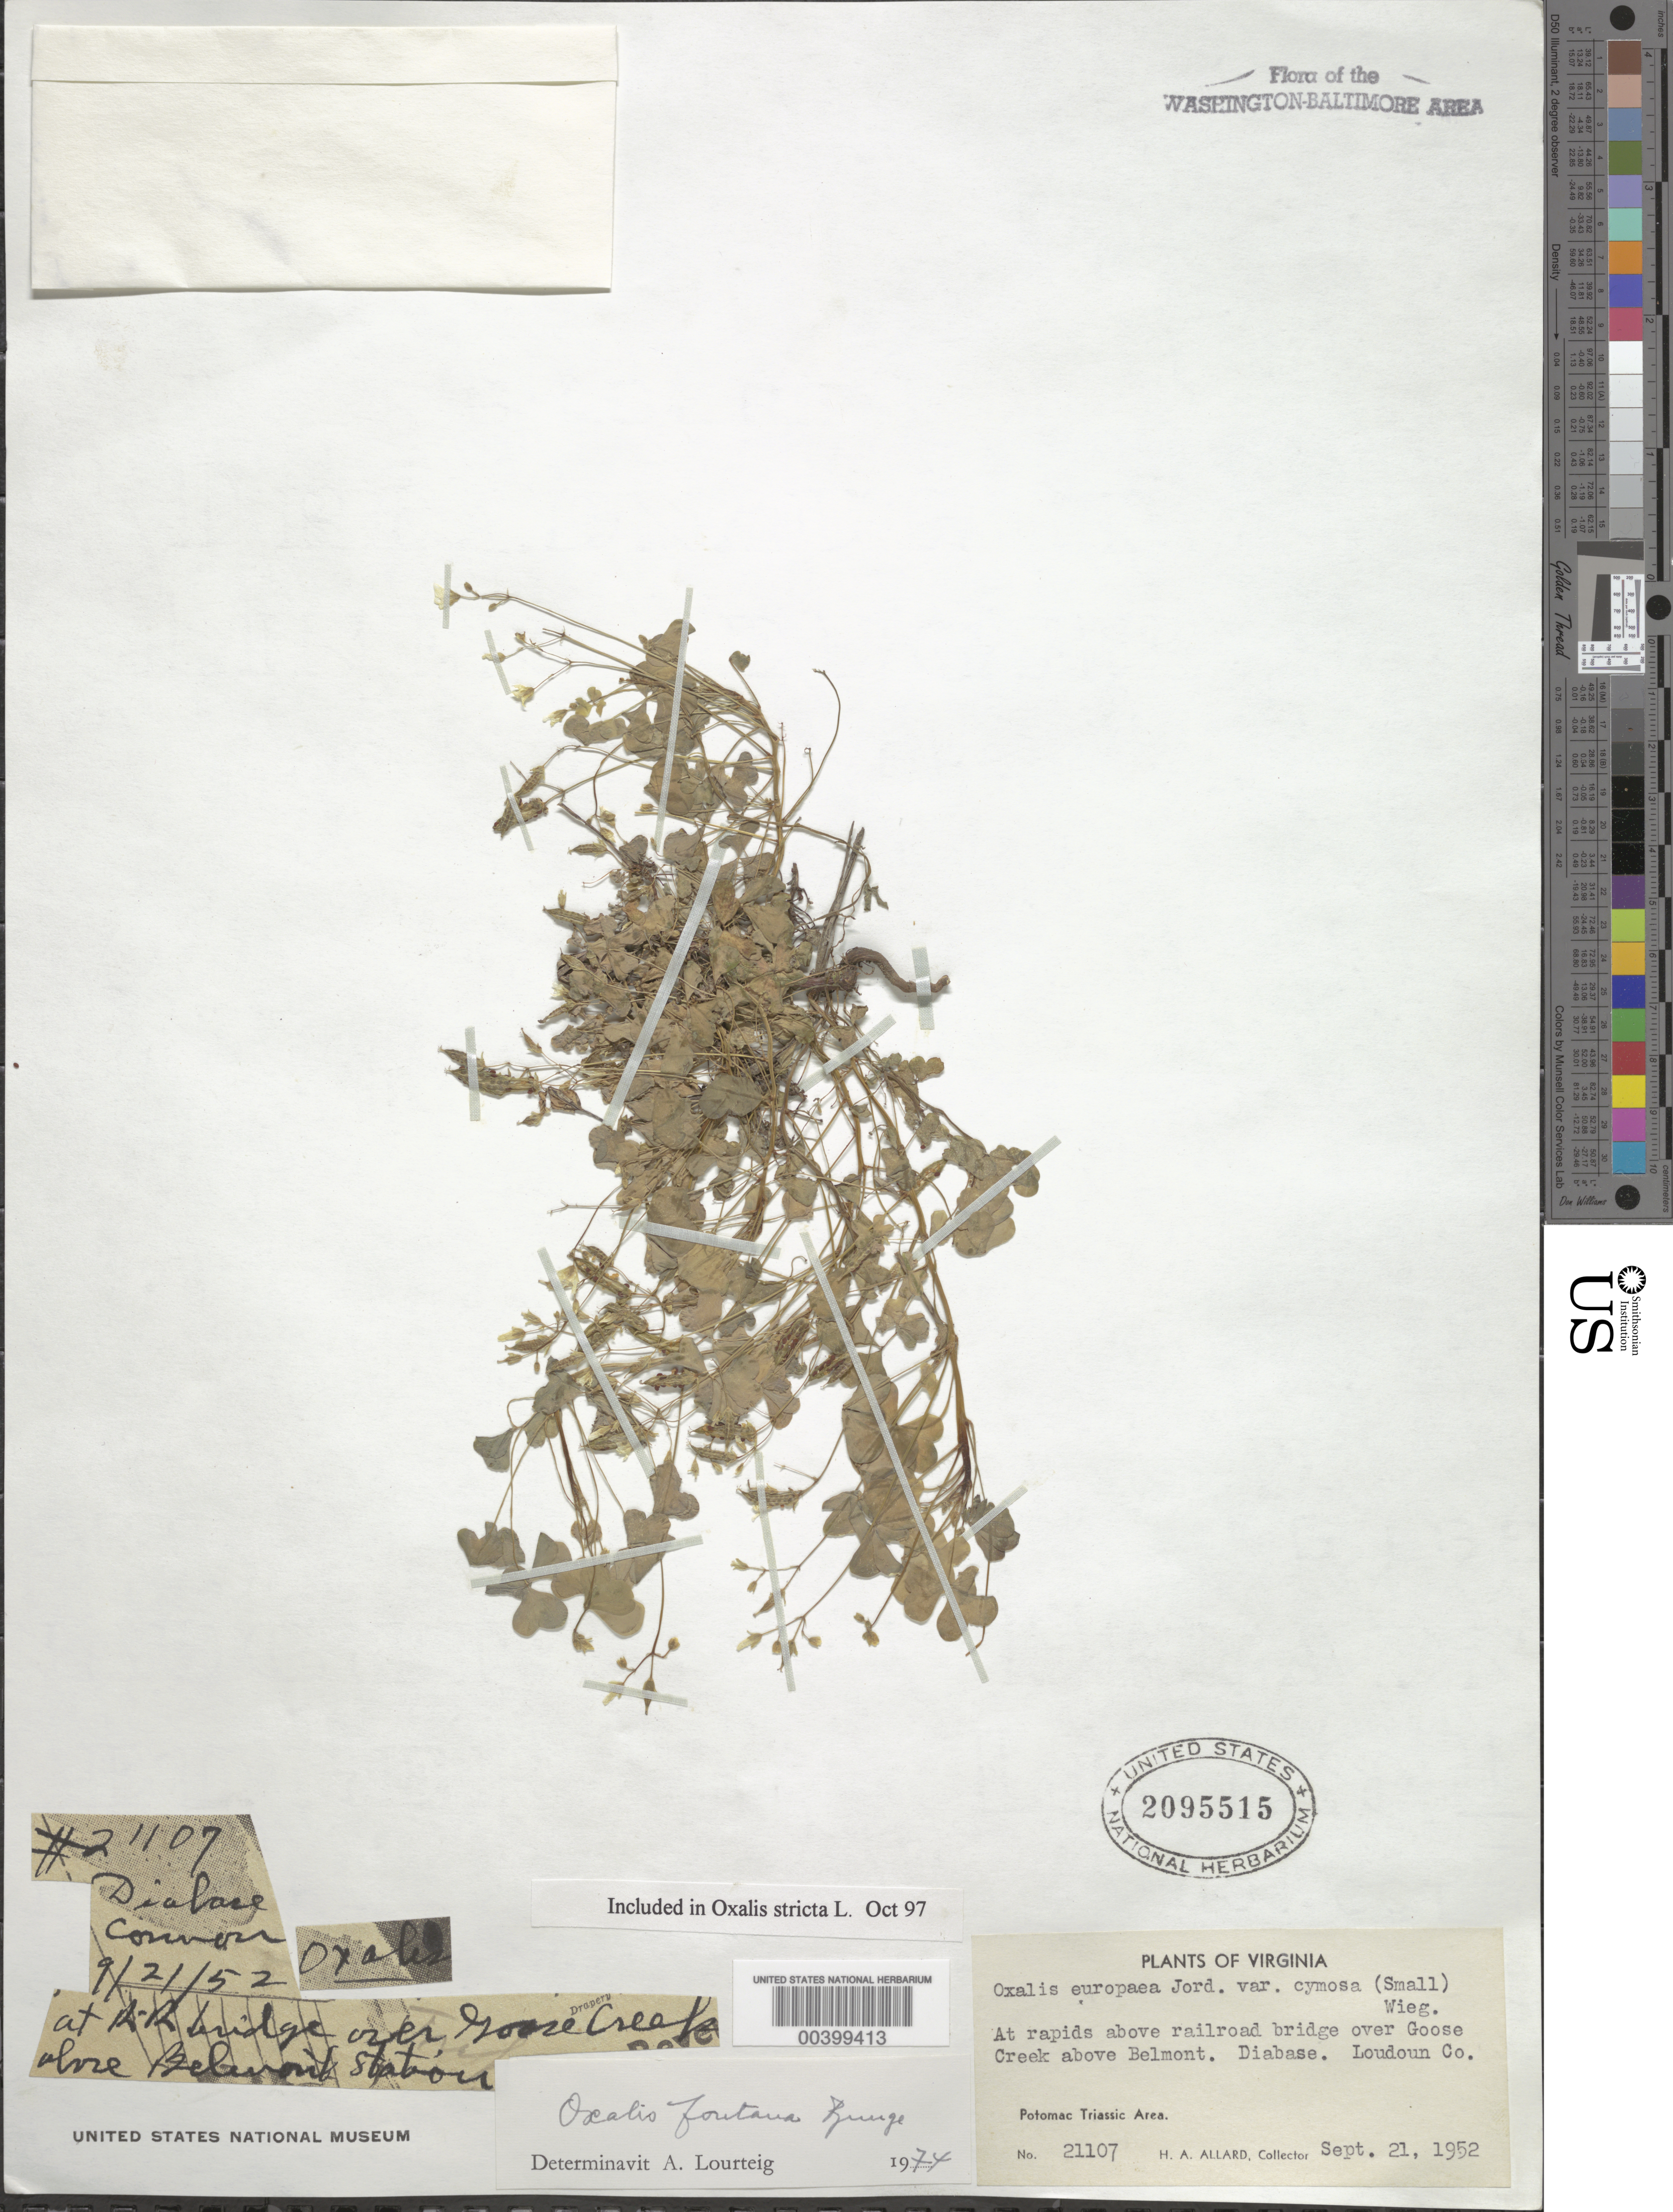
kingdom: Plantae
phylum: Tracheophyta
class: Magnoliopsida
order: Oxalidales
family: Oxalidaceae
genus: Oxalis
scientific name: Oxalis stricta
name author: L.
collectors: H. A. Allard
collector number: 21107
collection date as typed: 21 Sep 1952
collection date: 1952-09-21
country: United States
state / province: Virginia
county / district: Loudoun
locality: Goose Creek above Belmont Station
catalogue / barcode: US 2095515